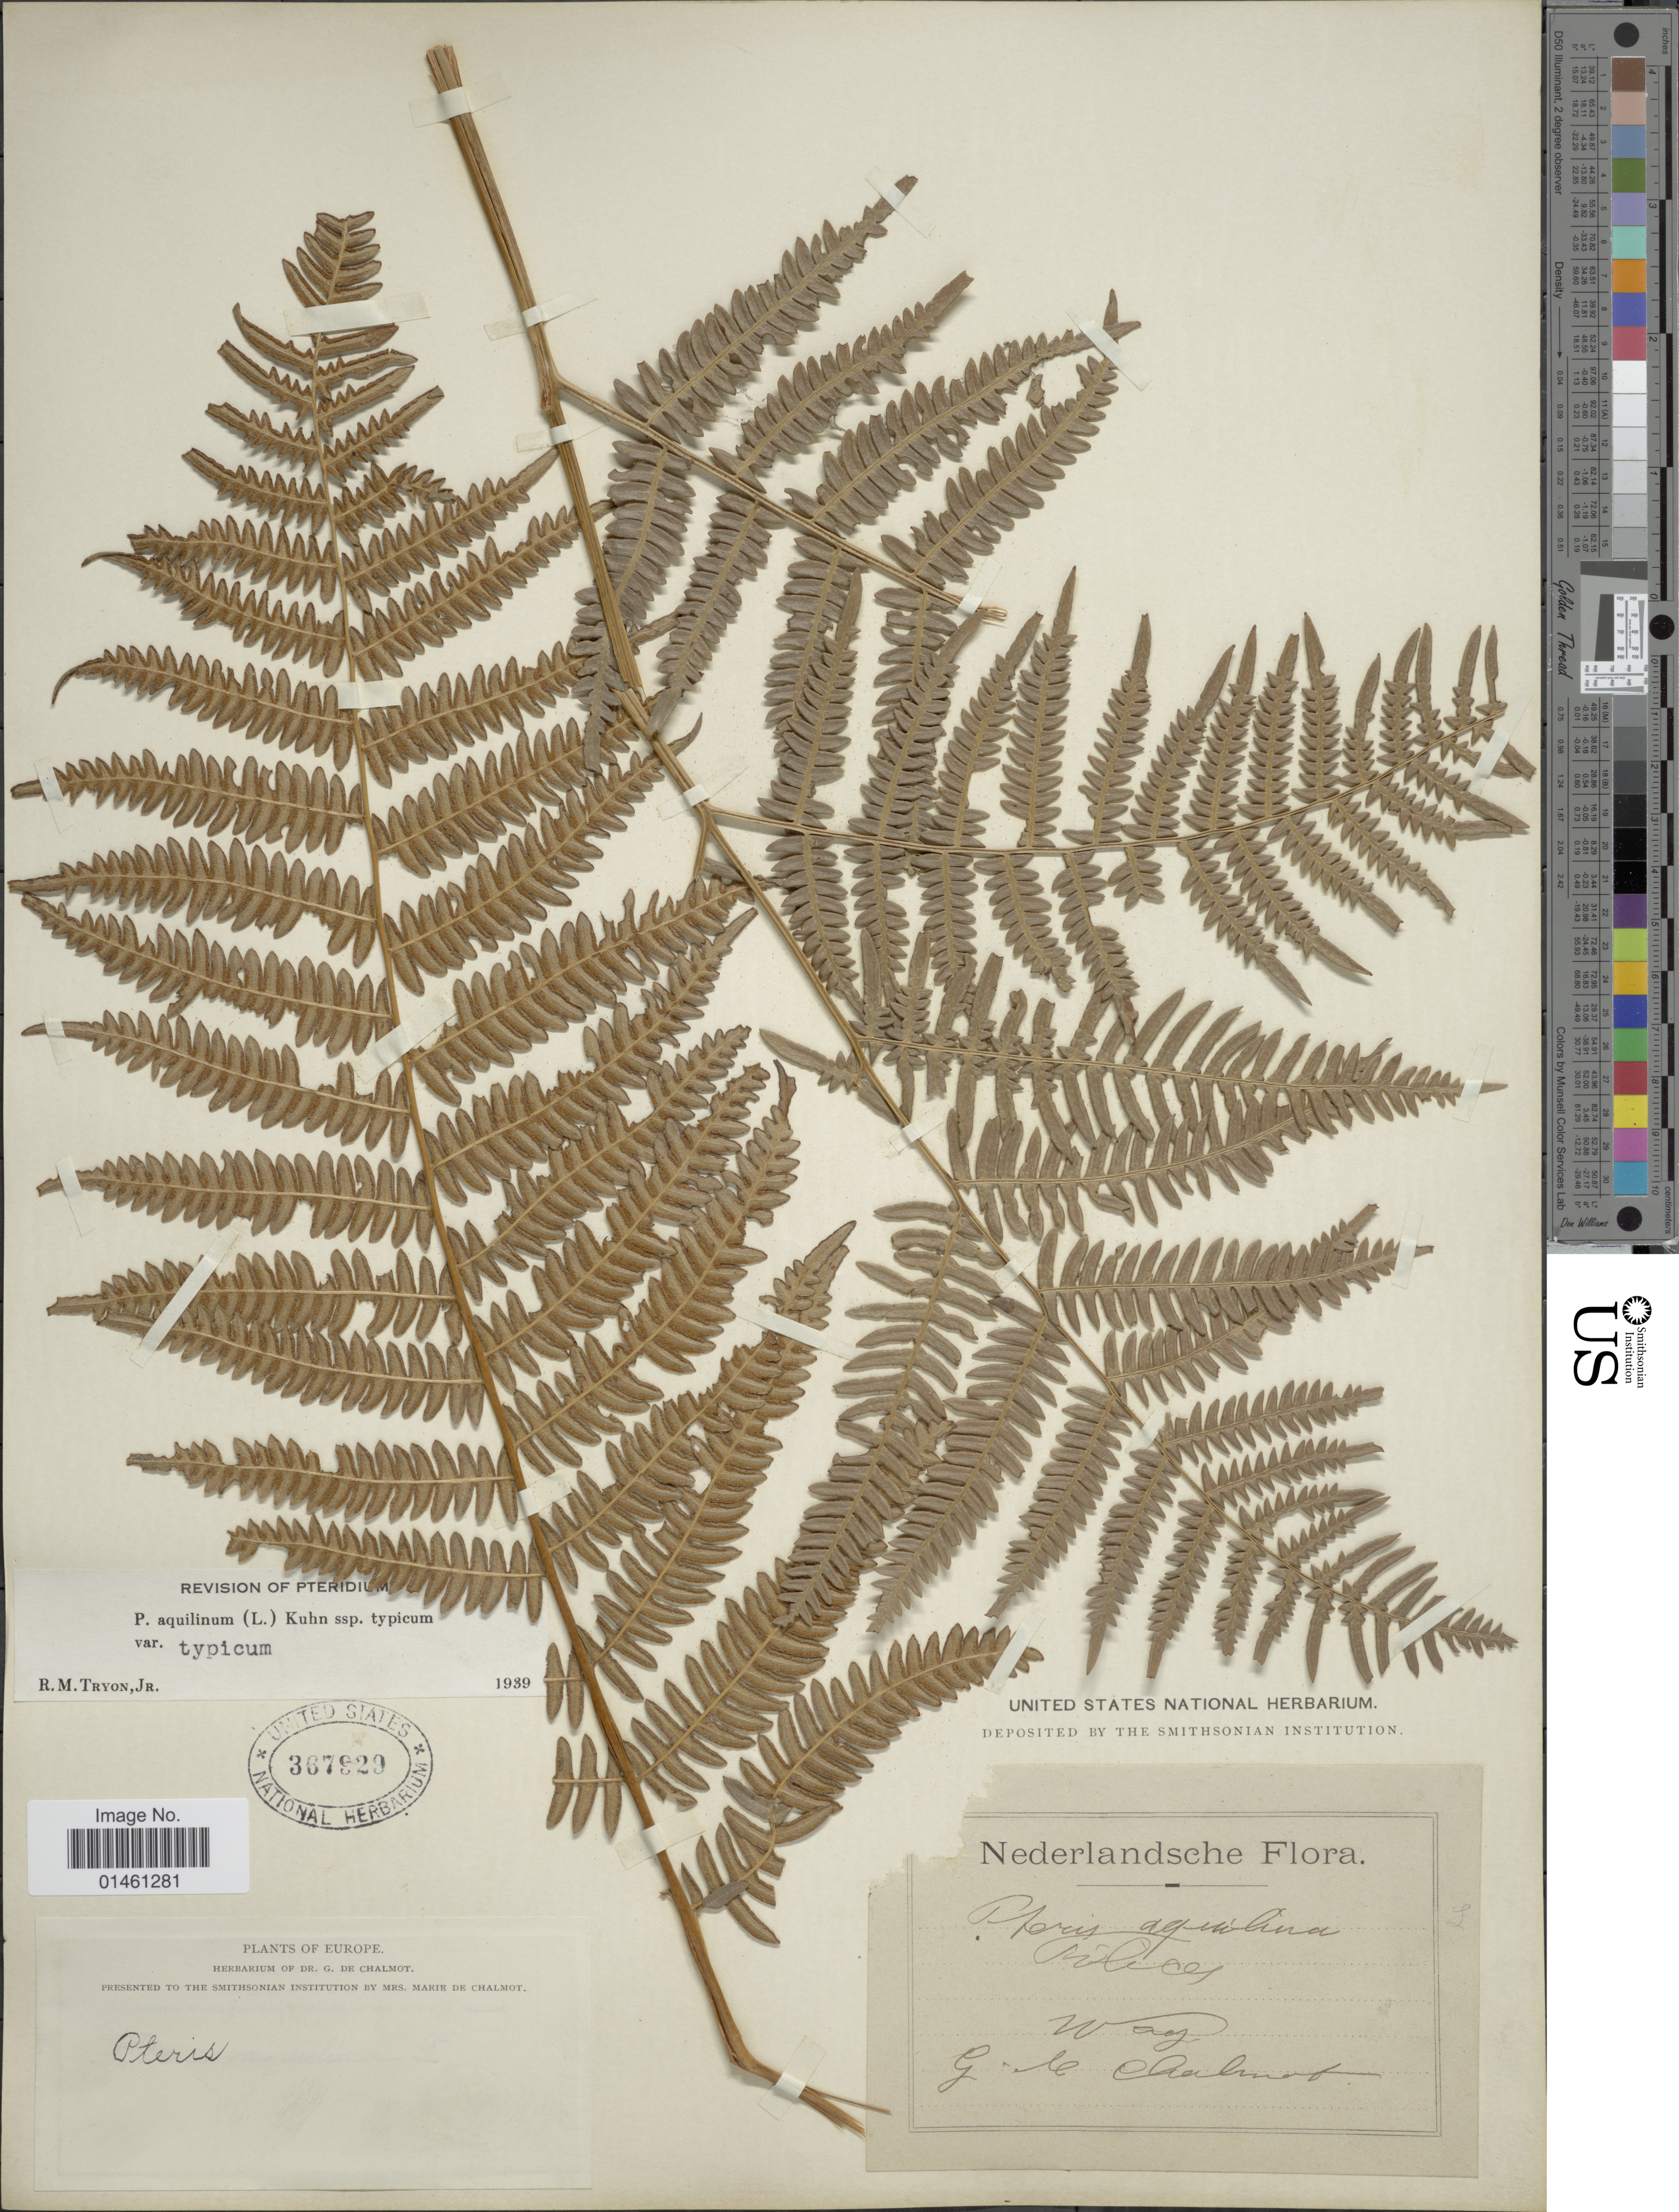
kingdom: Plantae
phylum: Tracheophyta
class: Polypodiopsida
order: Polypodiales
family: Dennstaedtiaceae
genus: Pteridium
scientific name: Pteridium aquilinum var. typicum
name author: R.M. Tryon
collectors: G. de Chalmot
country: Netherlands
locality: Nederlansche, Wag.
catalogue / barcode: US 367920